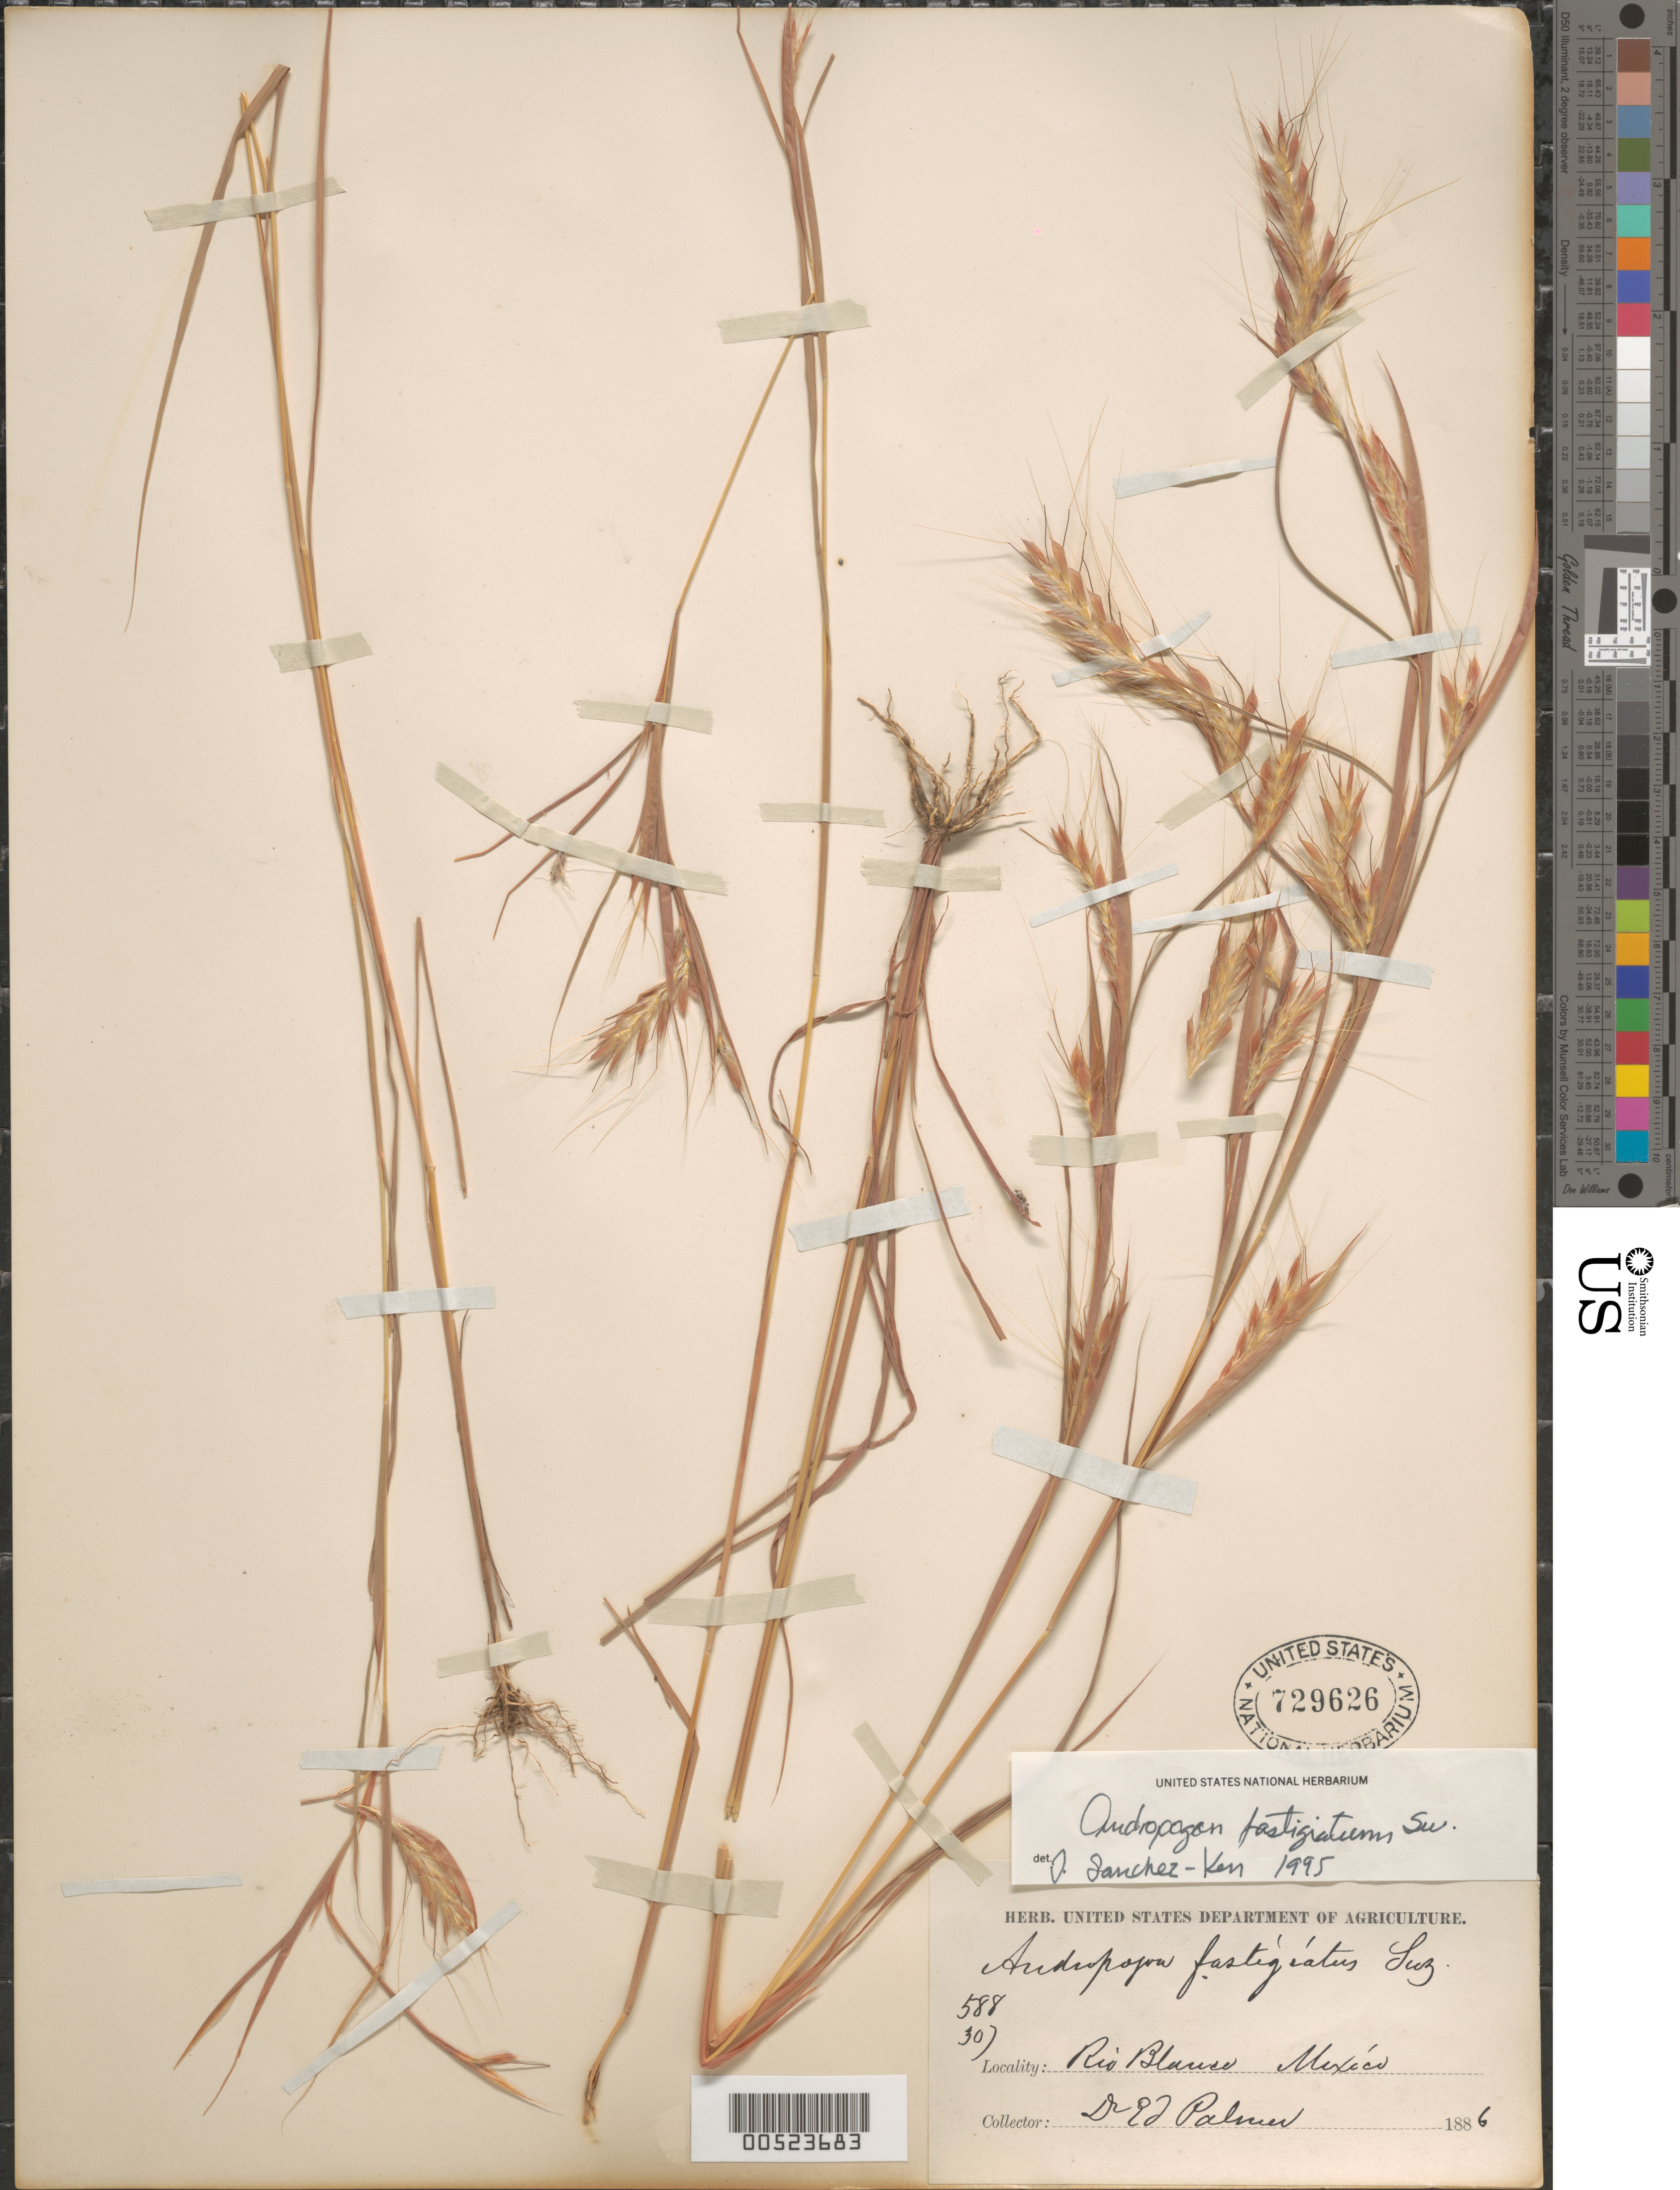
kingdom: Plantae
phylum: Tracheophyta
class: Liliopsida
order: Poales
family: Poaceae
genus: Andropogon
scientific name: Andropogon fastigiatus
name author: Sw.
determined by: Sánchez-Ken, J. G.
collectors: E. Palmer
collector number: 588, 307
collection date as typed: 1886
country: Mexico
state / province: Jalisco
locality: Rio Blanco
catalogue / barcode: US 729626